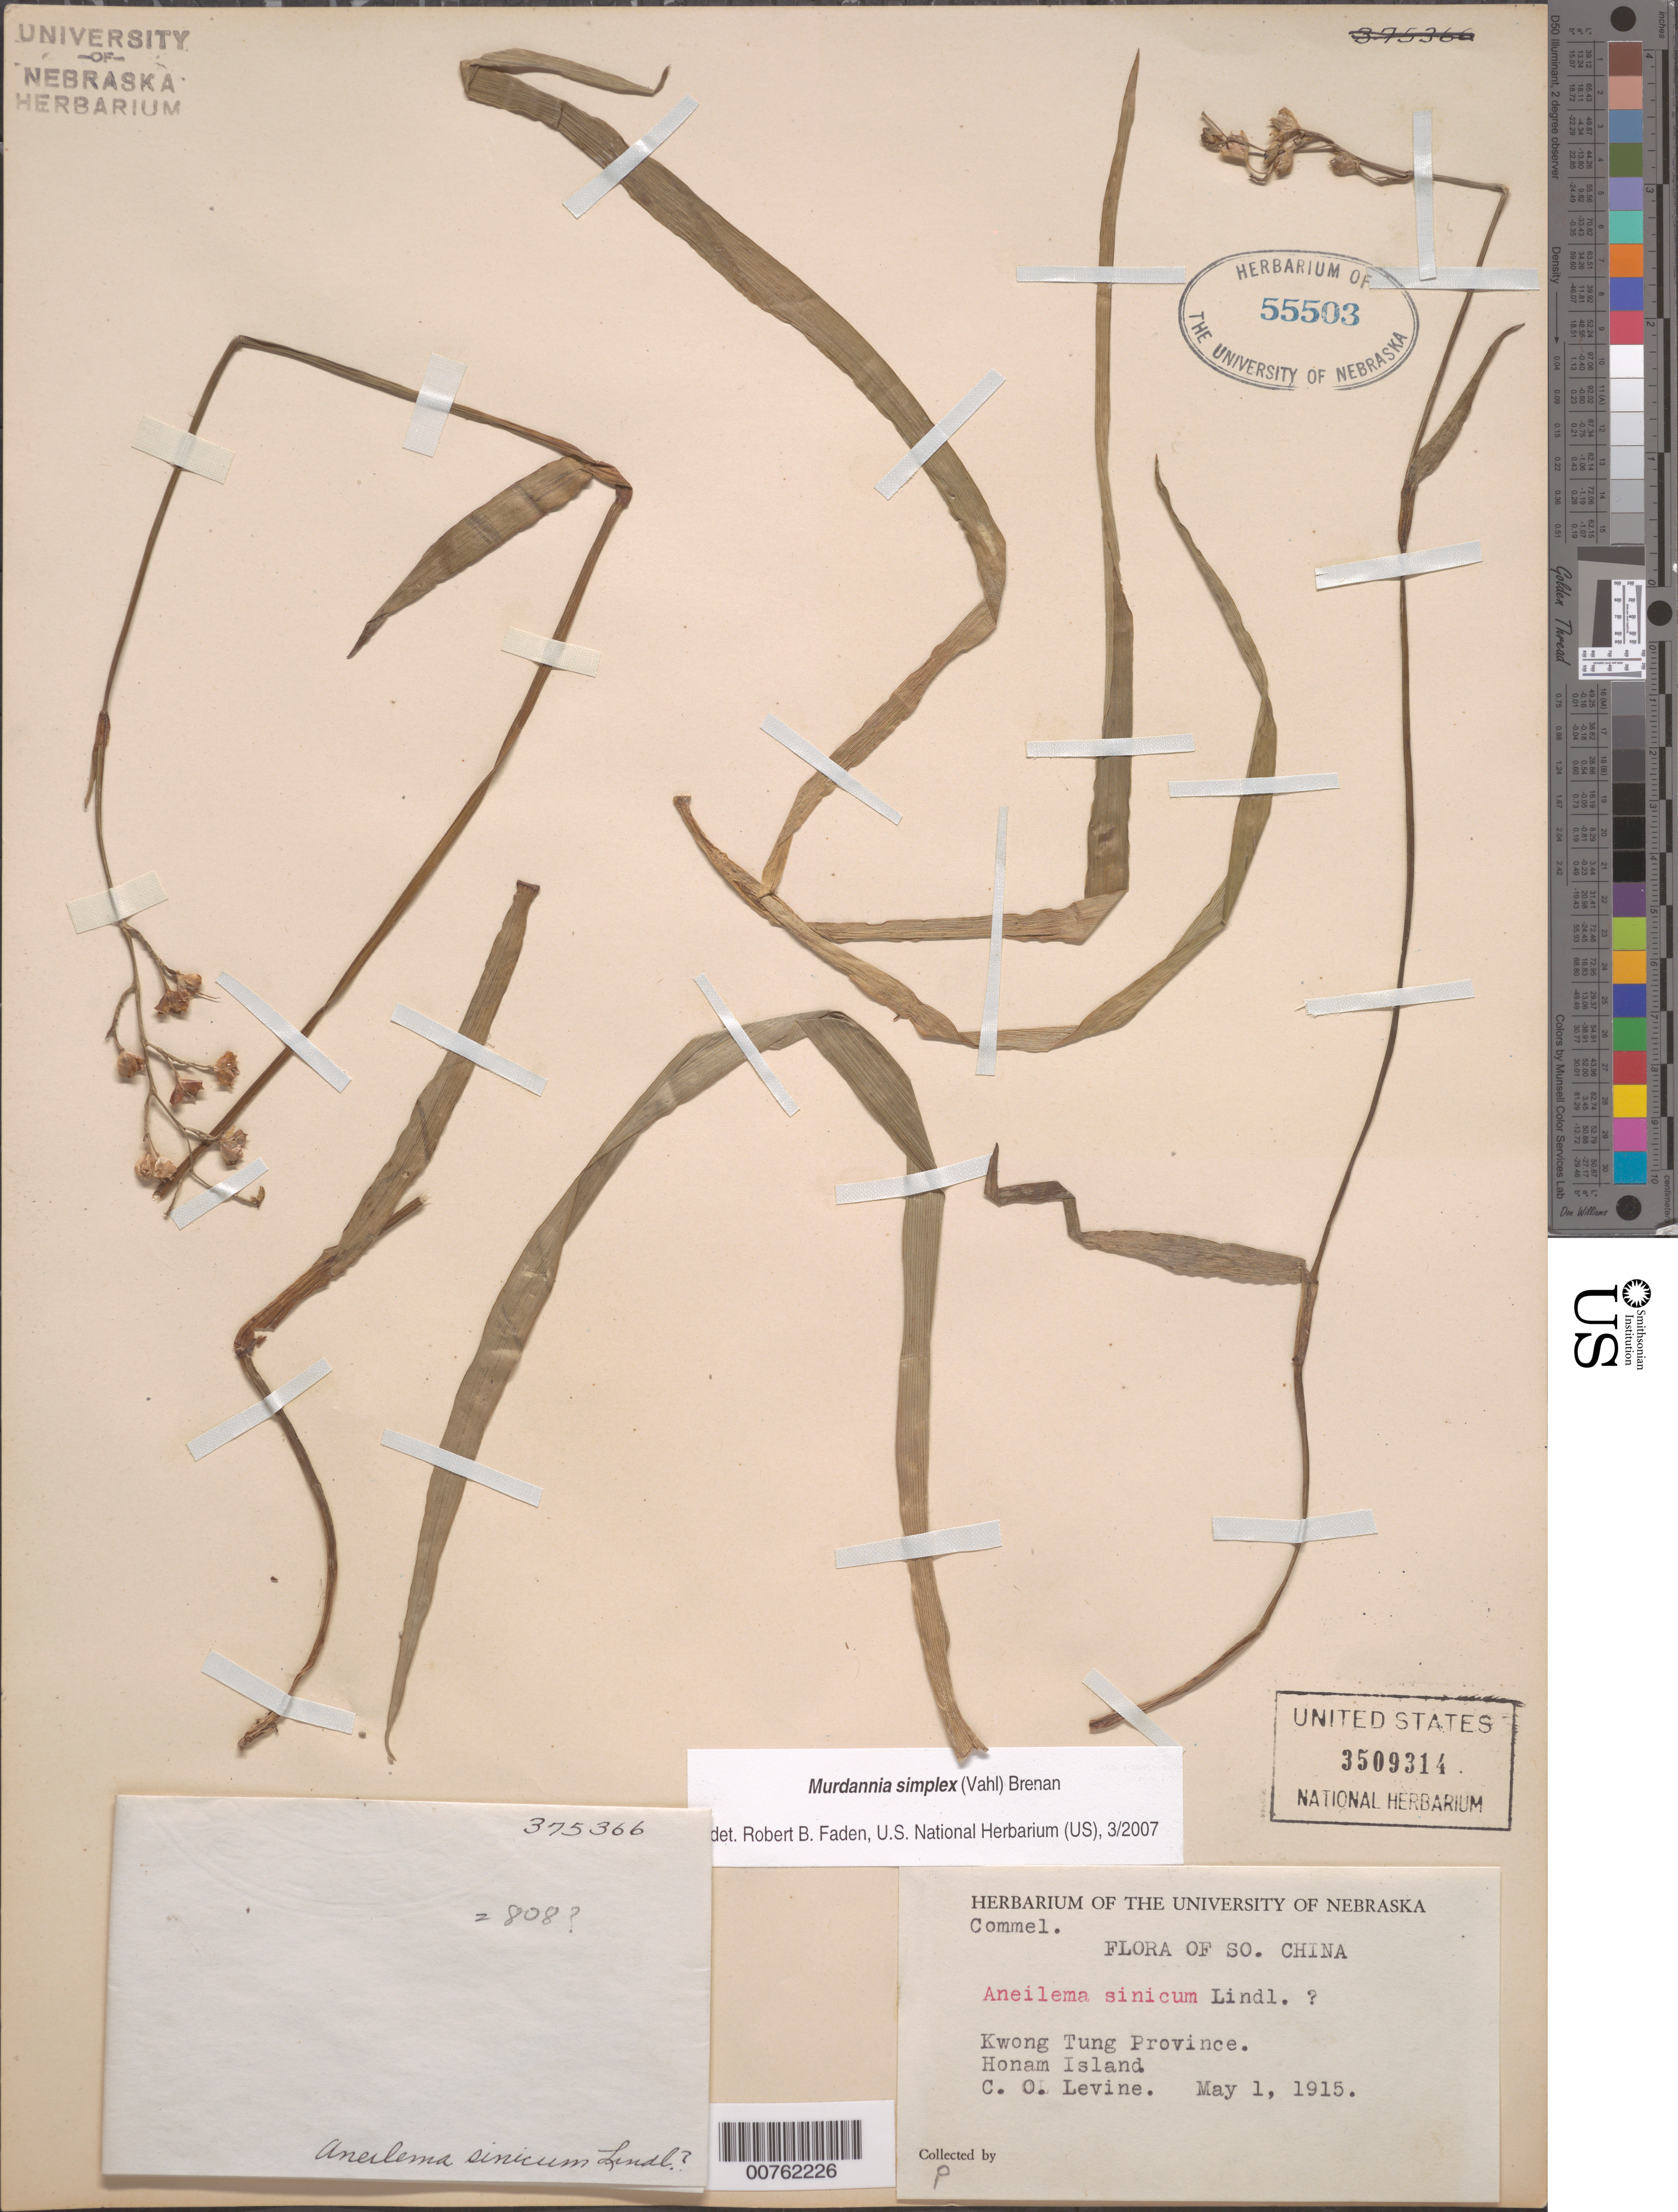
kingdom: Plantae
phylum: Tracheophyta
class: Liliopsida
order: Commelinales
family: Commelinaceae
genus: Murdannia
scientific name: Murdannia simplex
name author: (Vahl) Brenan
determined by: Faden, Robert B., (US), Smithsonian Institution - National Museum of Natural History (UNITED STATES)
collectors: C. O. Levine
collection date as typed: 01 May 1915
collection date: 1915-05-01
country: China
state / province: Guangdong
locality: Honam Island.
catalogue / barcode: US 3509314